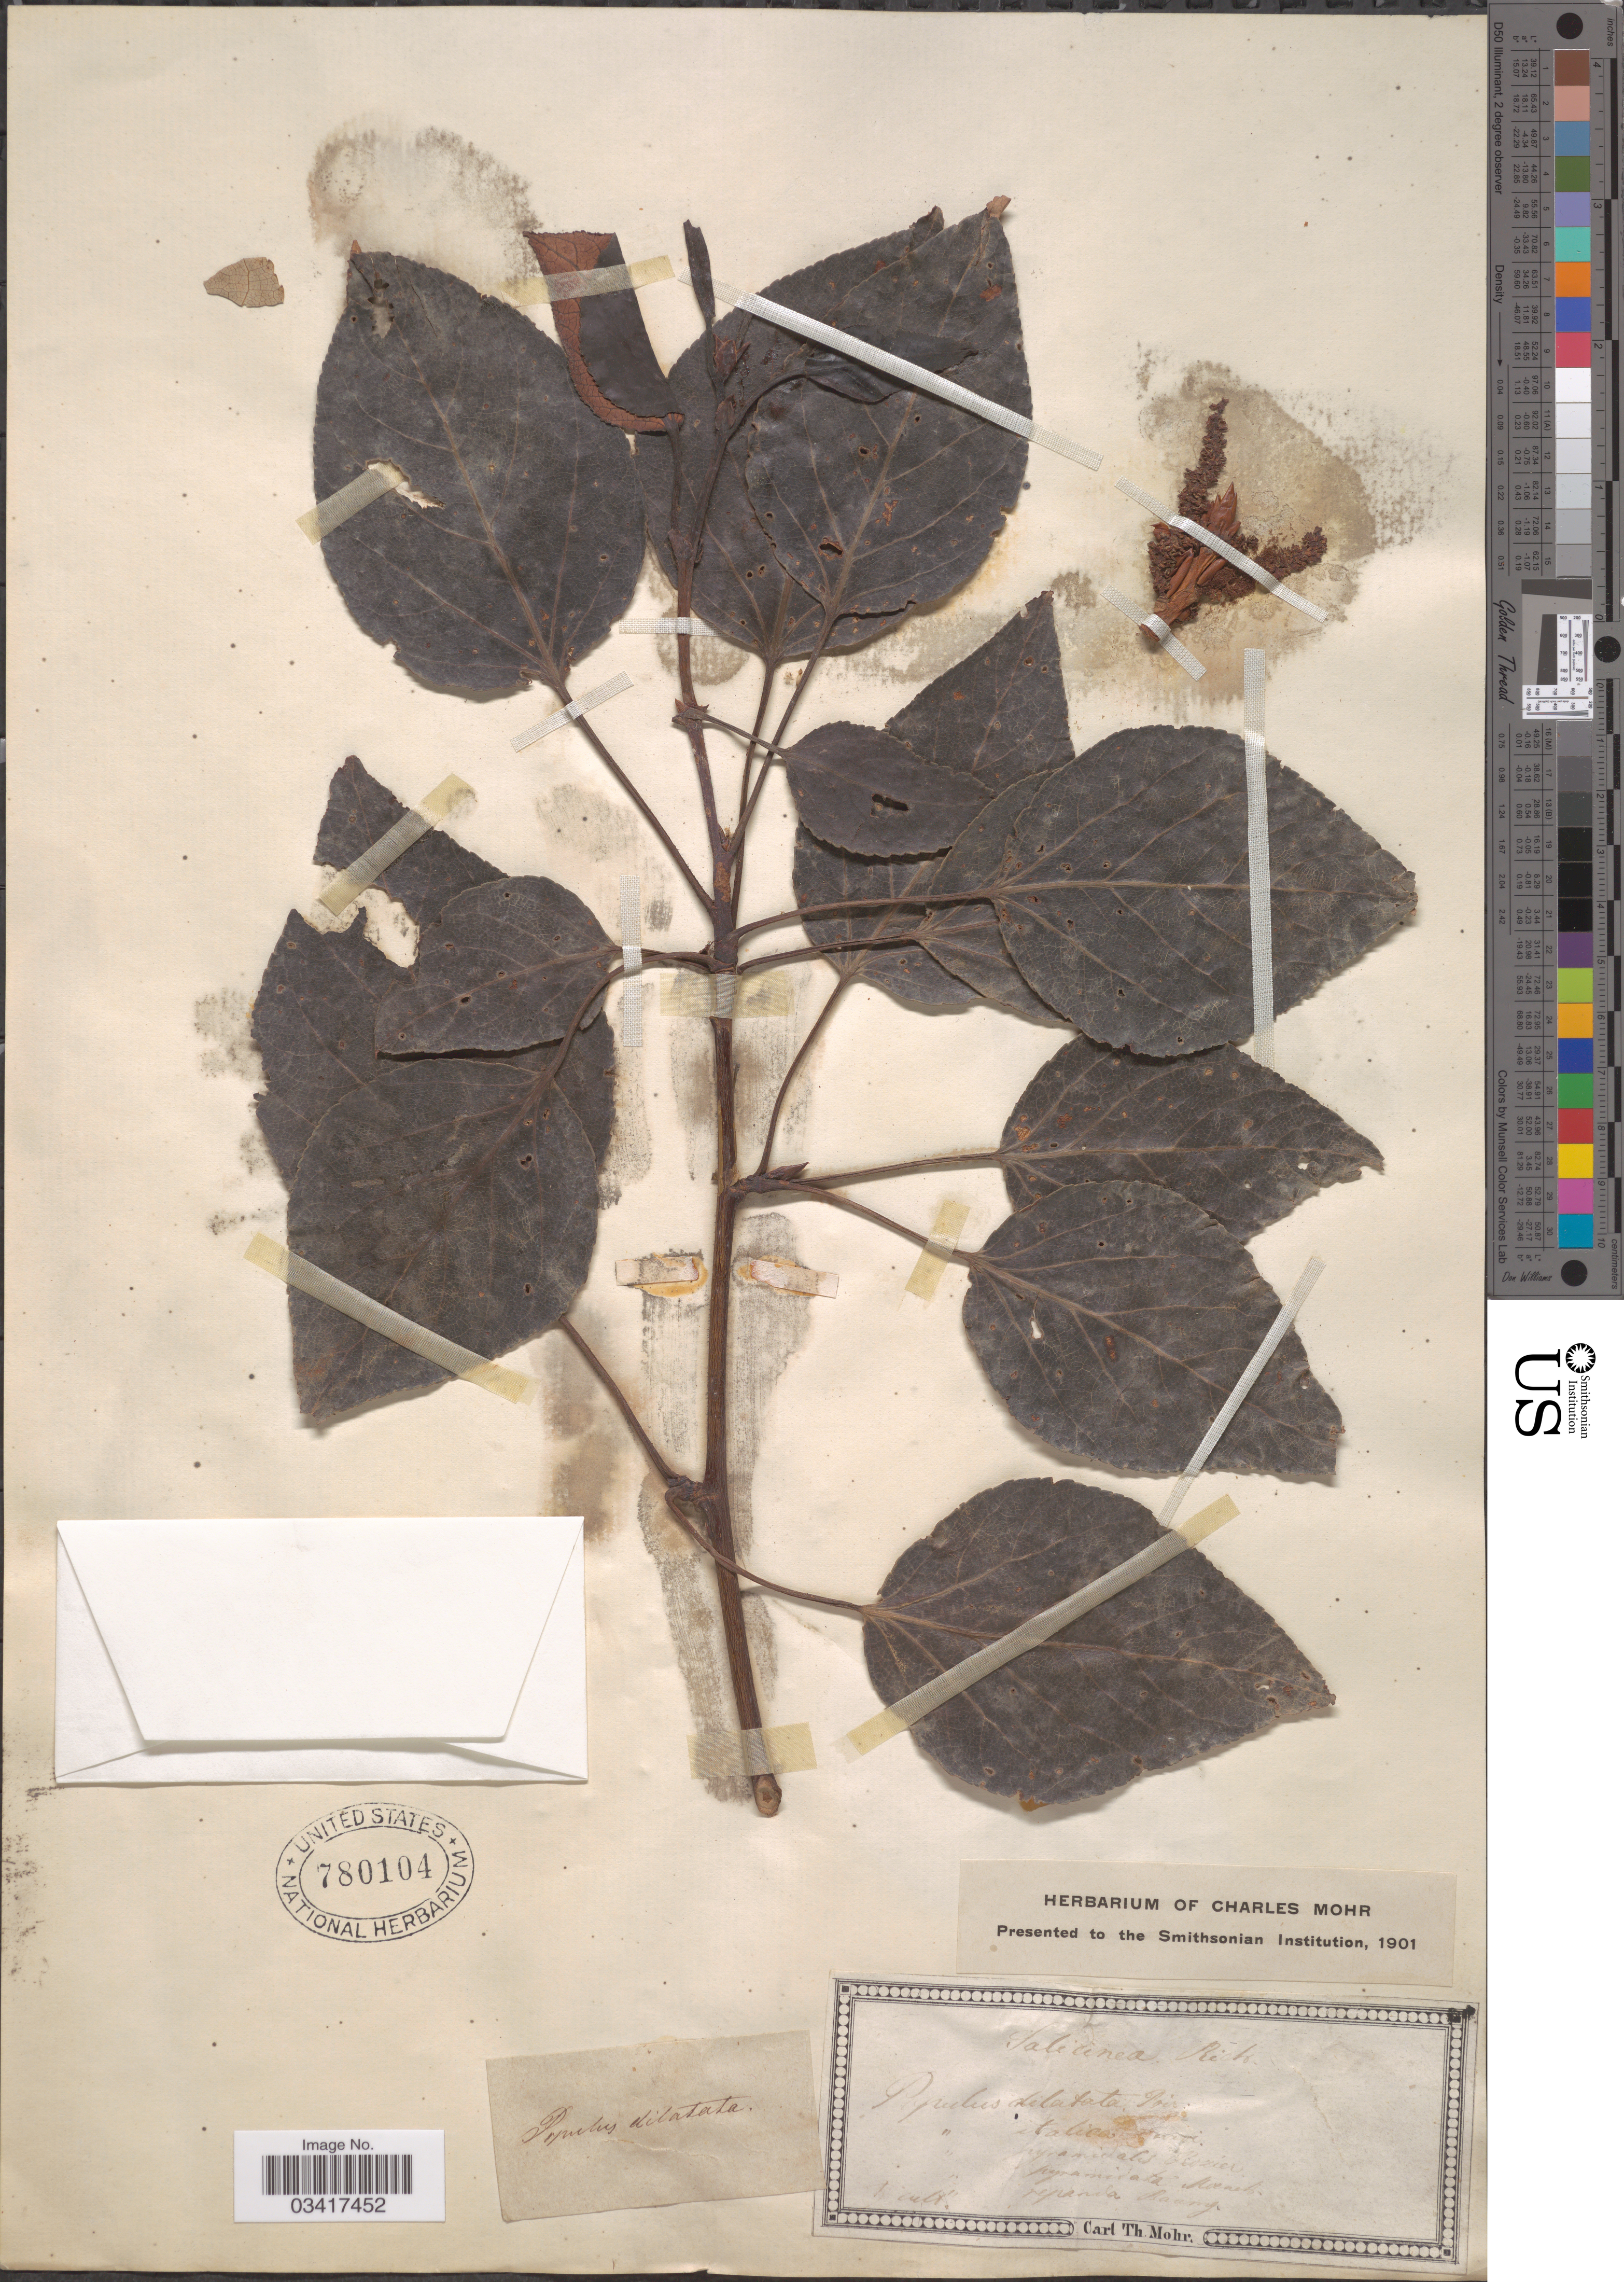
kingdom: Plantae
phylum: Tracheophyta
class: Magnoliopsida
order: Malpighiales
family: Salicaceae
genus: Populus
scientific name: Populus dilatata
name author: Aiton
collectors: C. T. Mohr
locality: Nepanda Raumg. [interpreted]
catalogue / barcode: US 780104